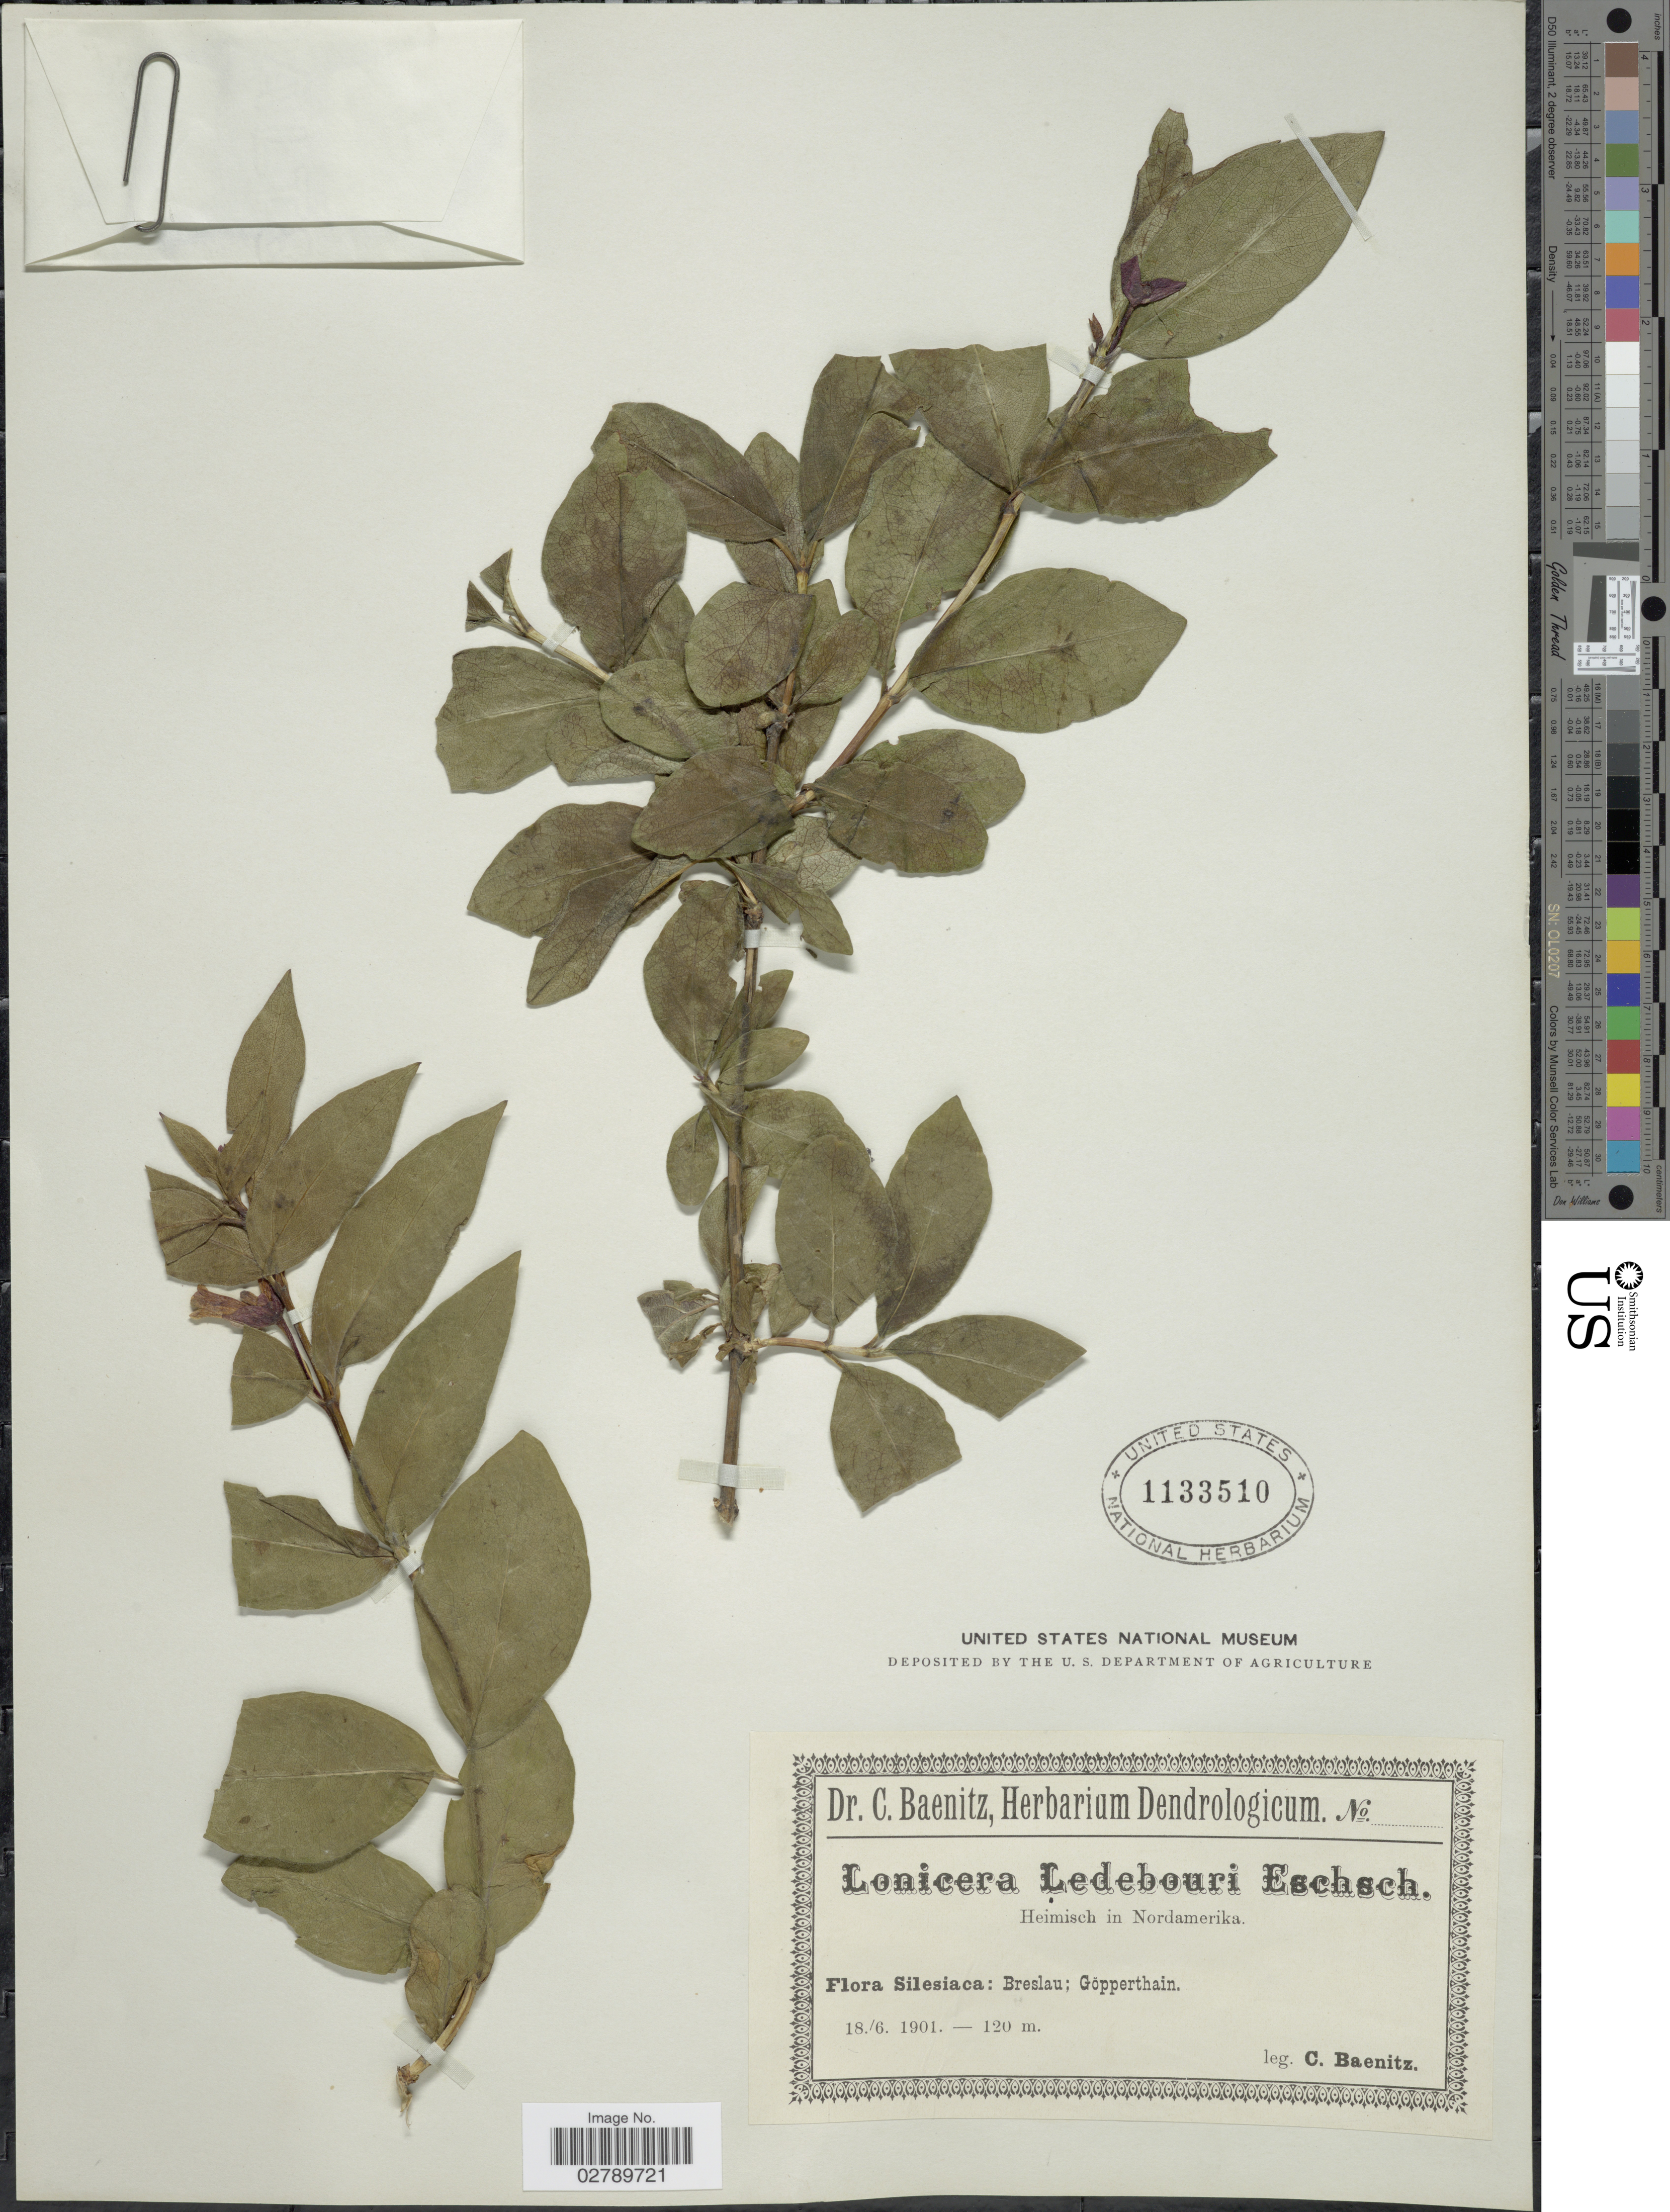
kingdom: Plantae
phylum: Tracheophyta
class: Magnoliopsida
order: Dipsacales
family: Caprifoliaceae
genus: Lonicera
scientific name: Lonicera ledebourii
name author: Eschsch.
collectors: C. G. Baenitz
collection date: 1901-06-18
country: Poland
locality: Breslau; Göpperthain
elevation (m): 120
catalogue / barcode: US 1133510